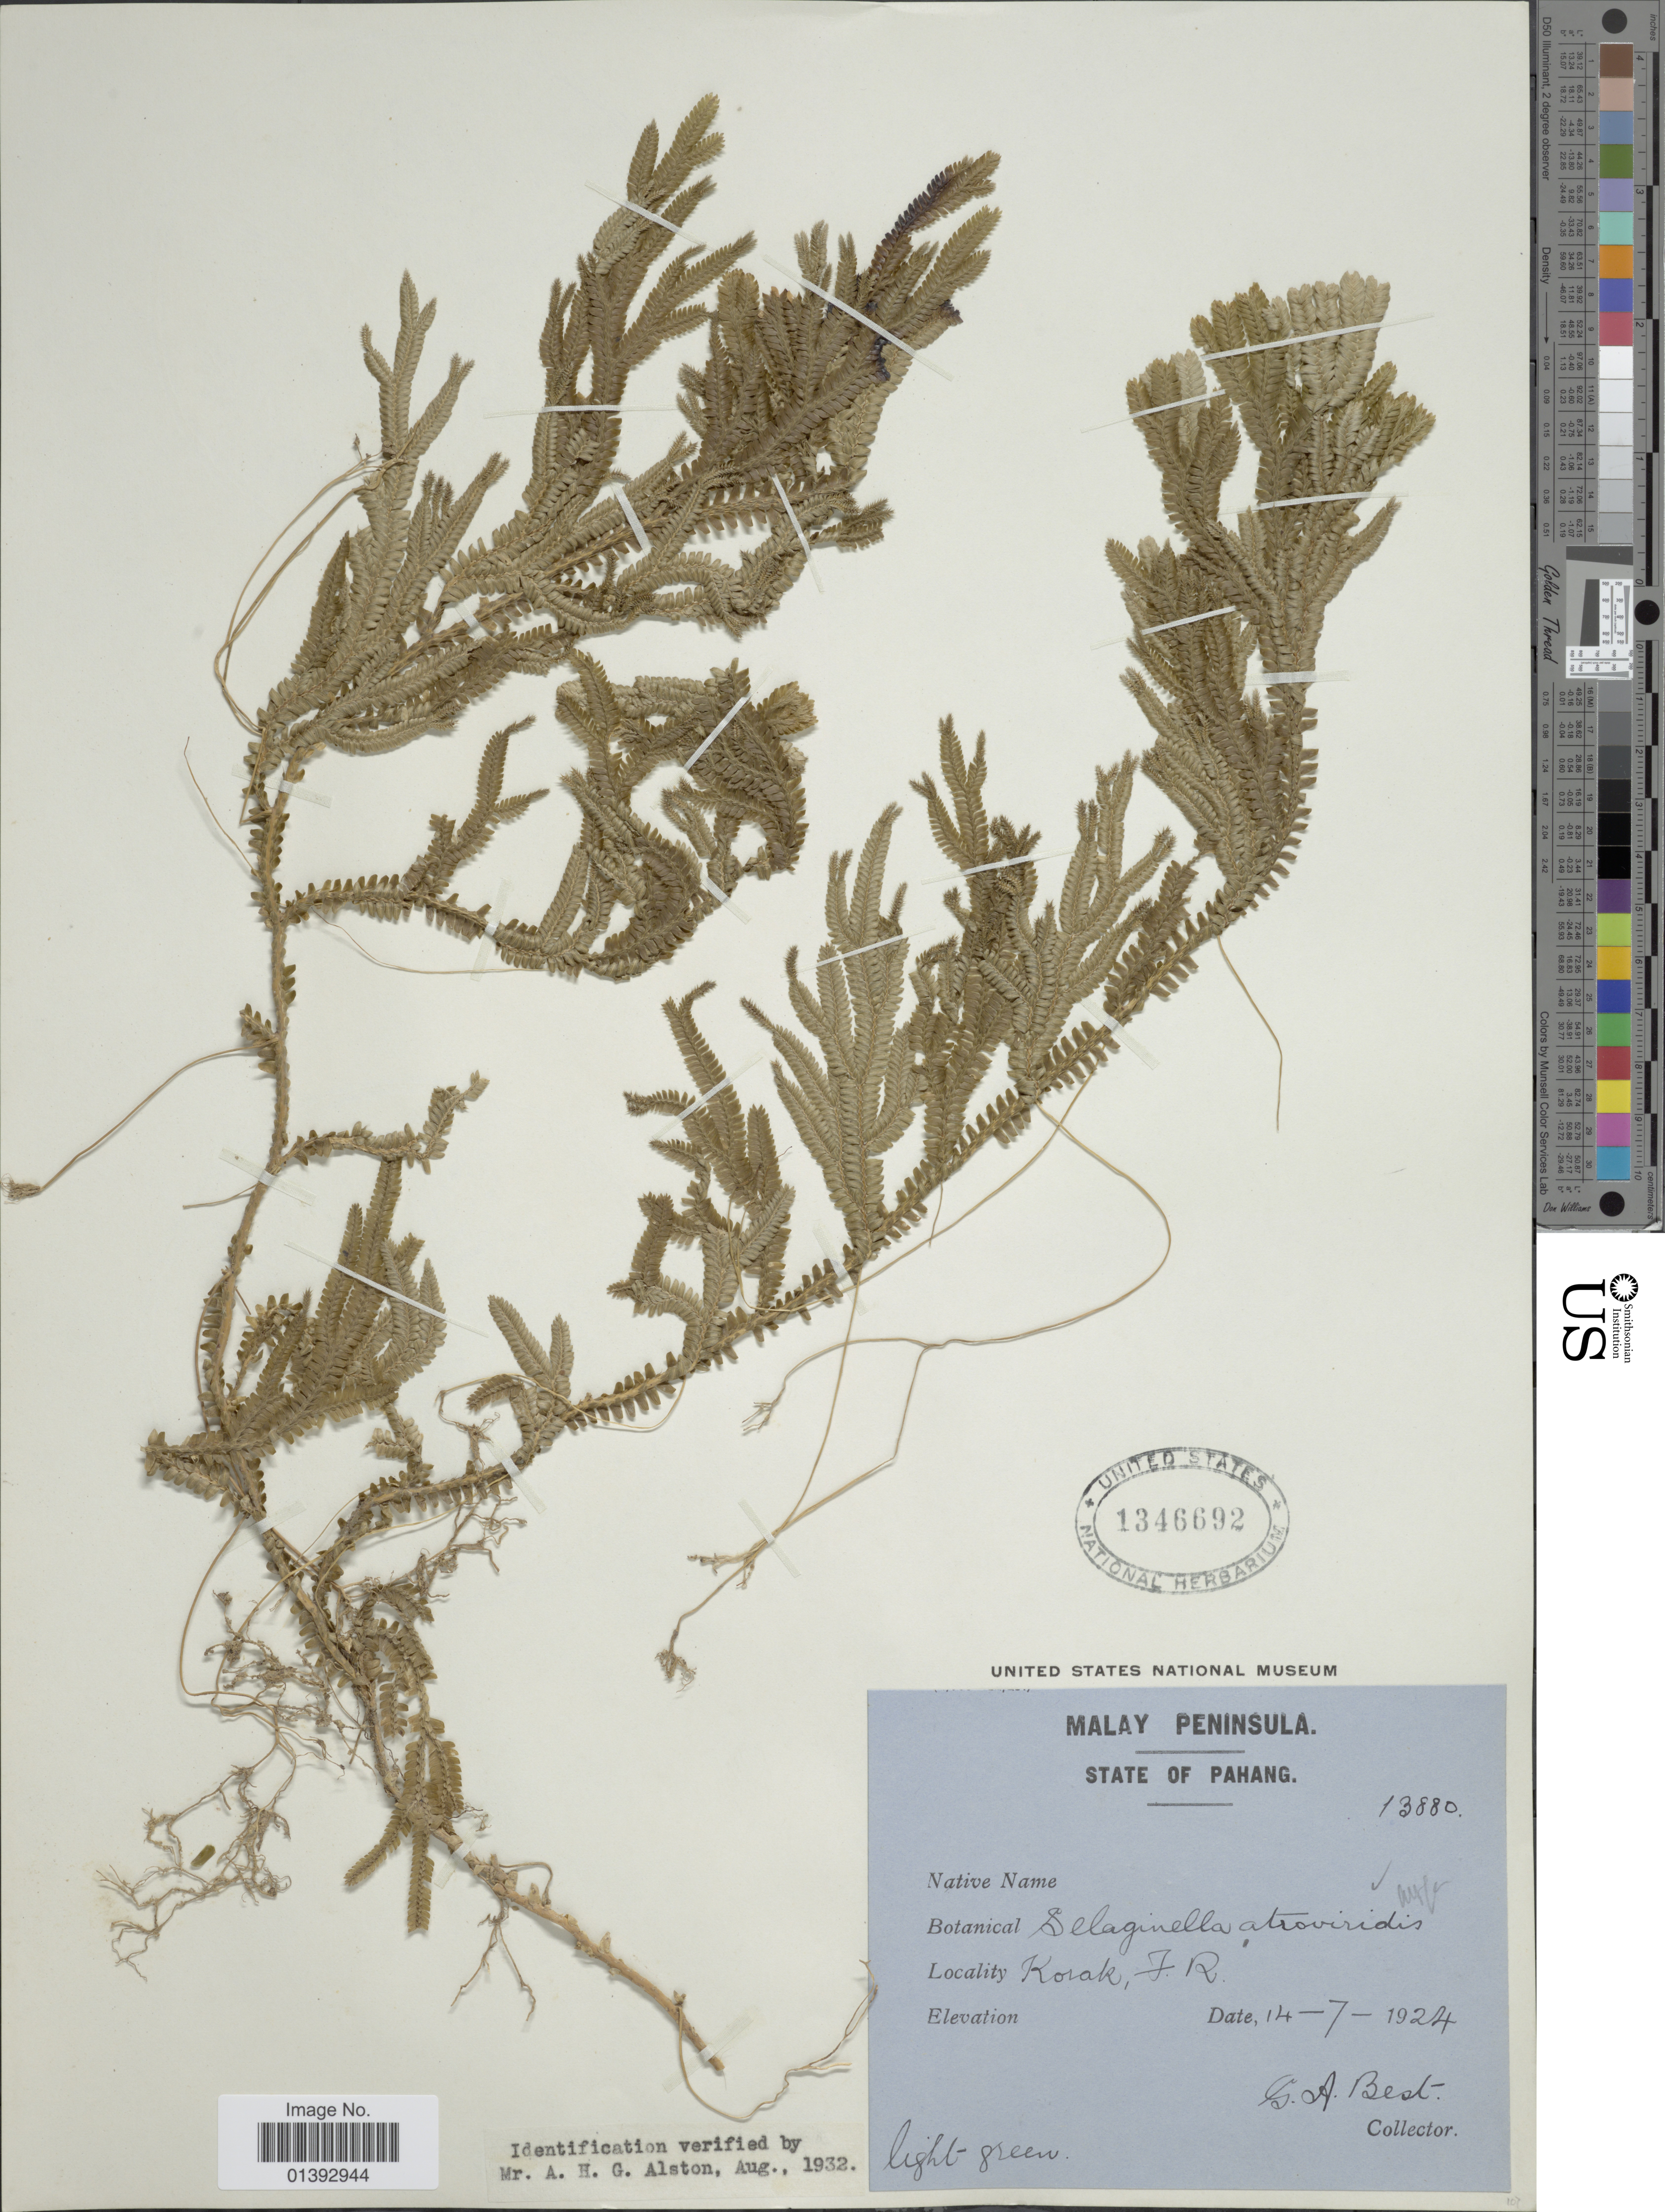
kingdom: Plantae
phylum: Tracheophyta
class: Lycopodiopsida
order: Selaginellales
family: Selaginellaceae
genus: Selaginella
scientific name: Selaginella intermedia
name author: (Blume) Spring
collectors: G. Best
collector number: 13880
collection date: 1924-07-14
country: Malaysia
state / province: Pahang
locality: Korak, F. R.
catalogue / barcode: US 1346692